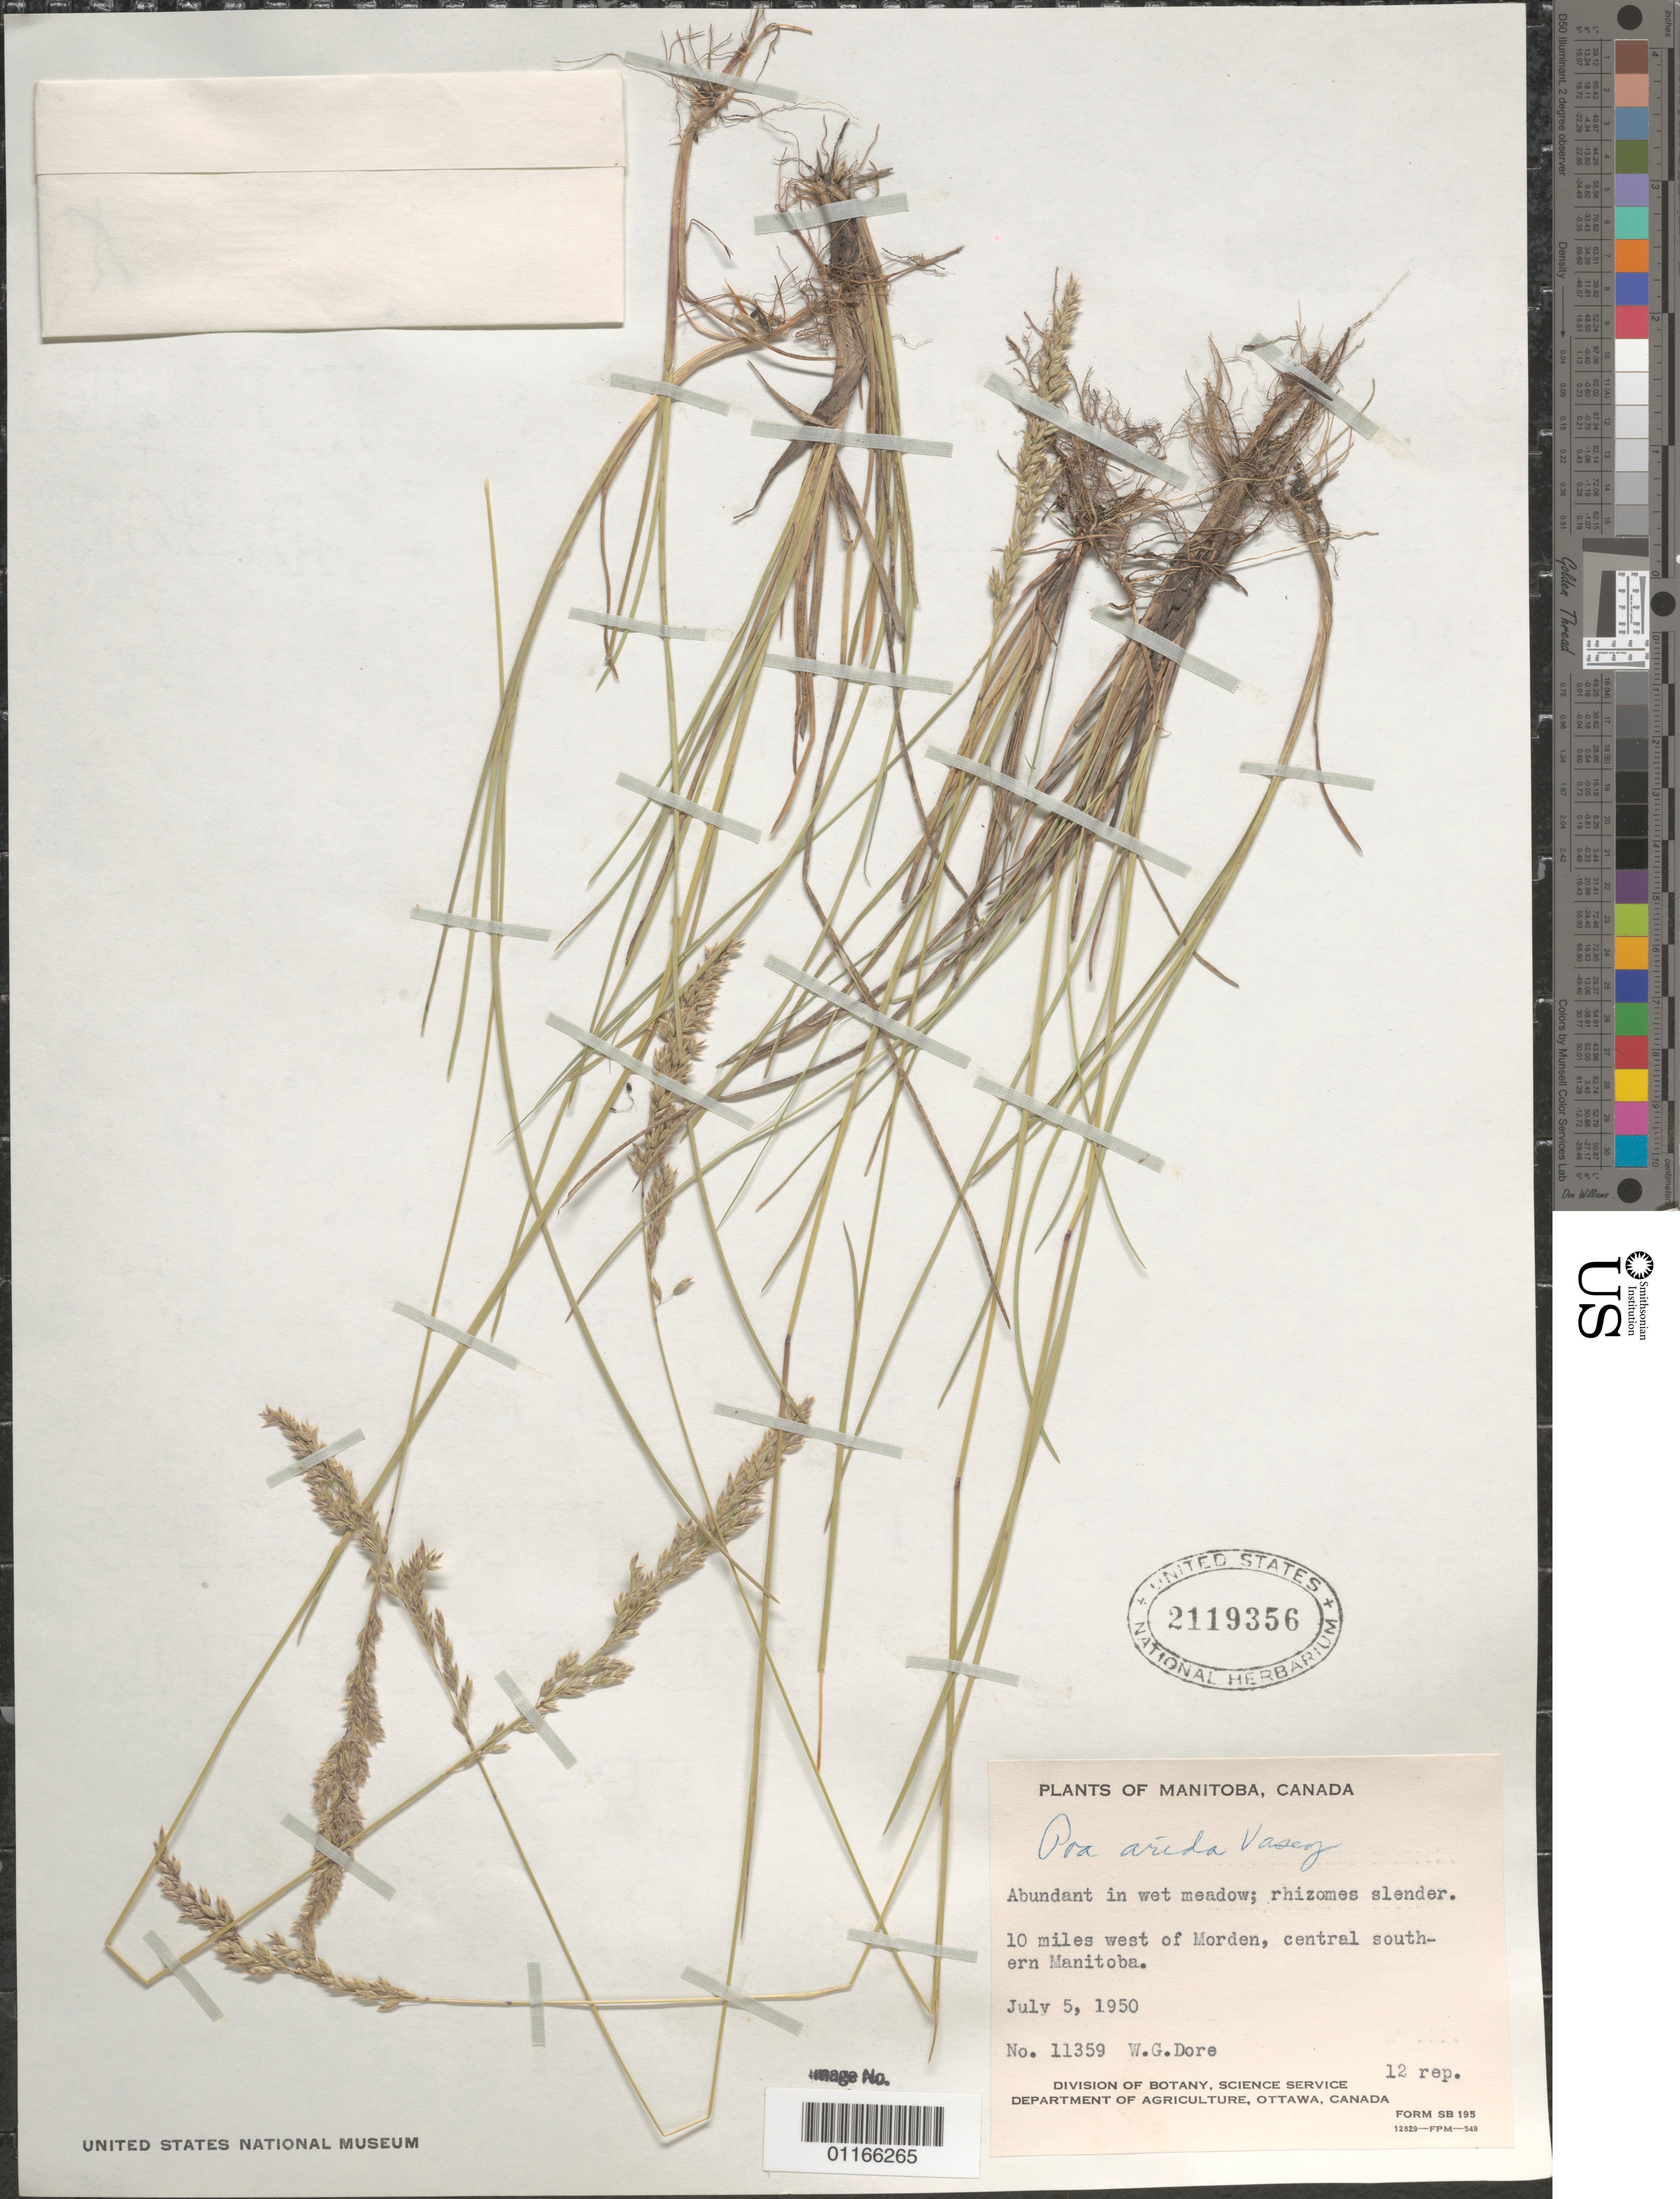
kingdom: Plantae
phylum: Tracheophyta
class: Liliopsida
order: Poales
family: Poaceae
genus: Poa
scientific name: Poa arida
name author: Vasey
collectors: W. Dore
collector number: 11359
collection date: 1950-07-05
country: Canada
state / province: Manitoba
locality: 10 miles west of Morden, central southern Manitoba.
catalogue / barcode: US 2119356